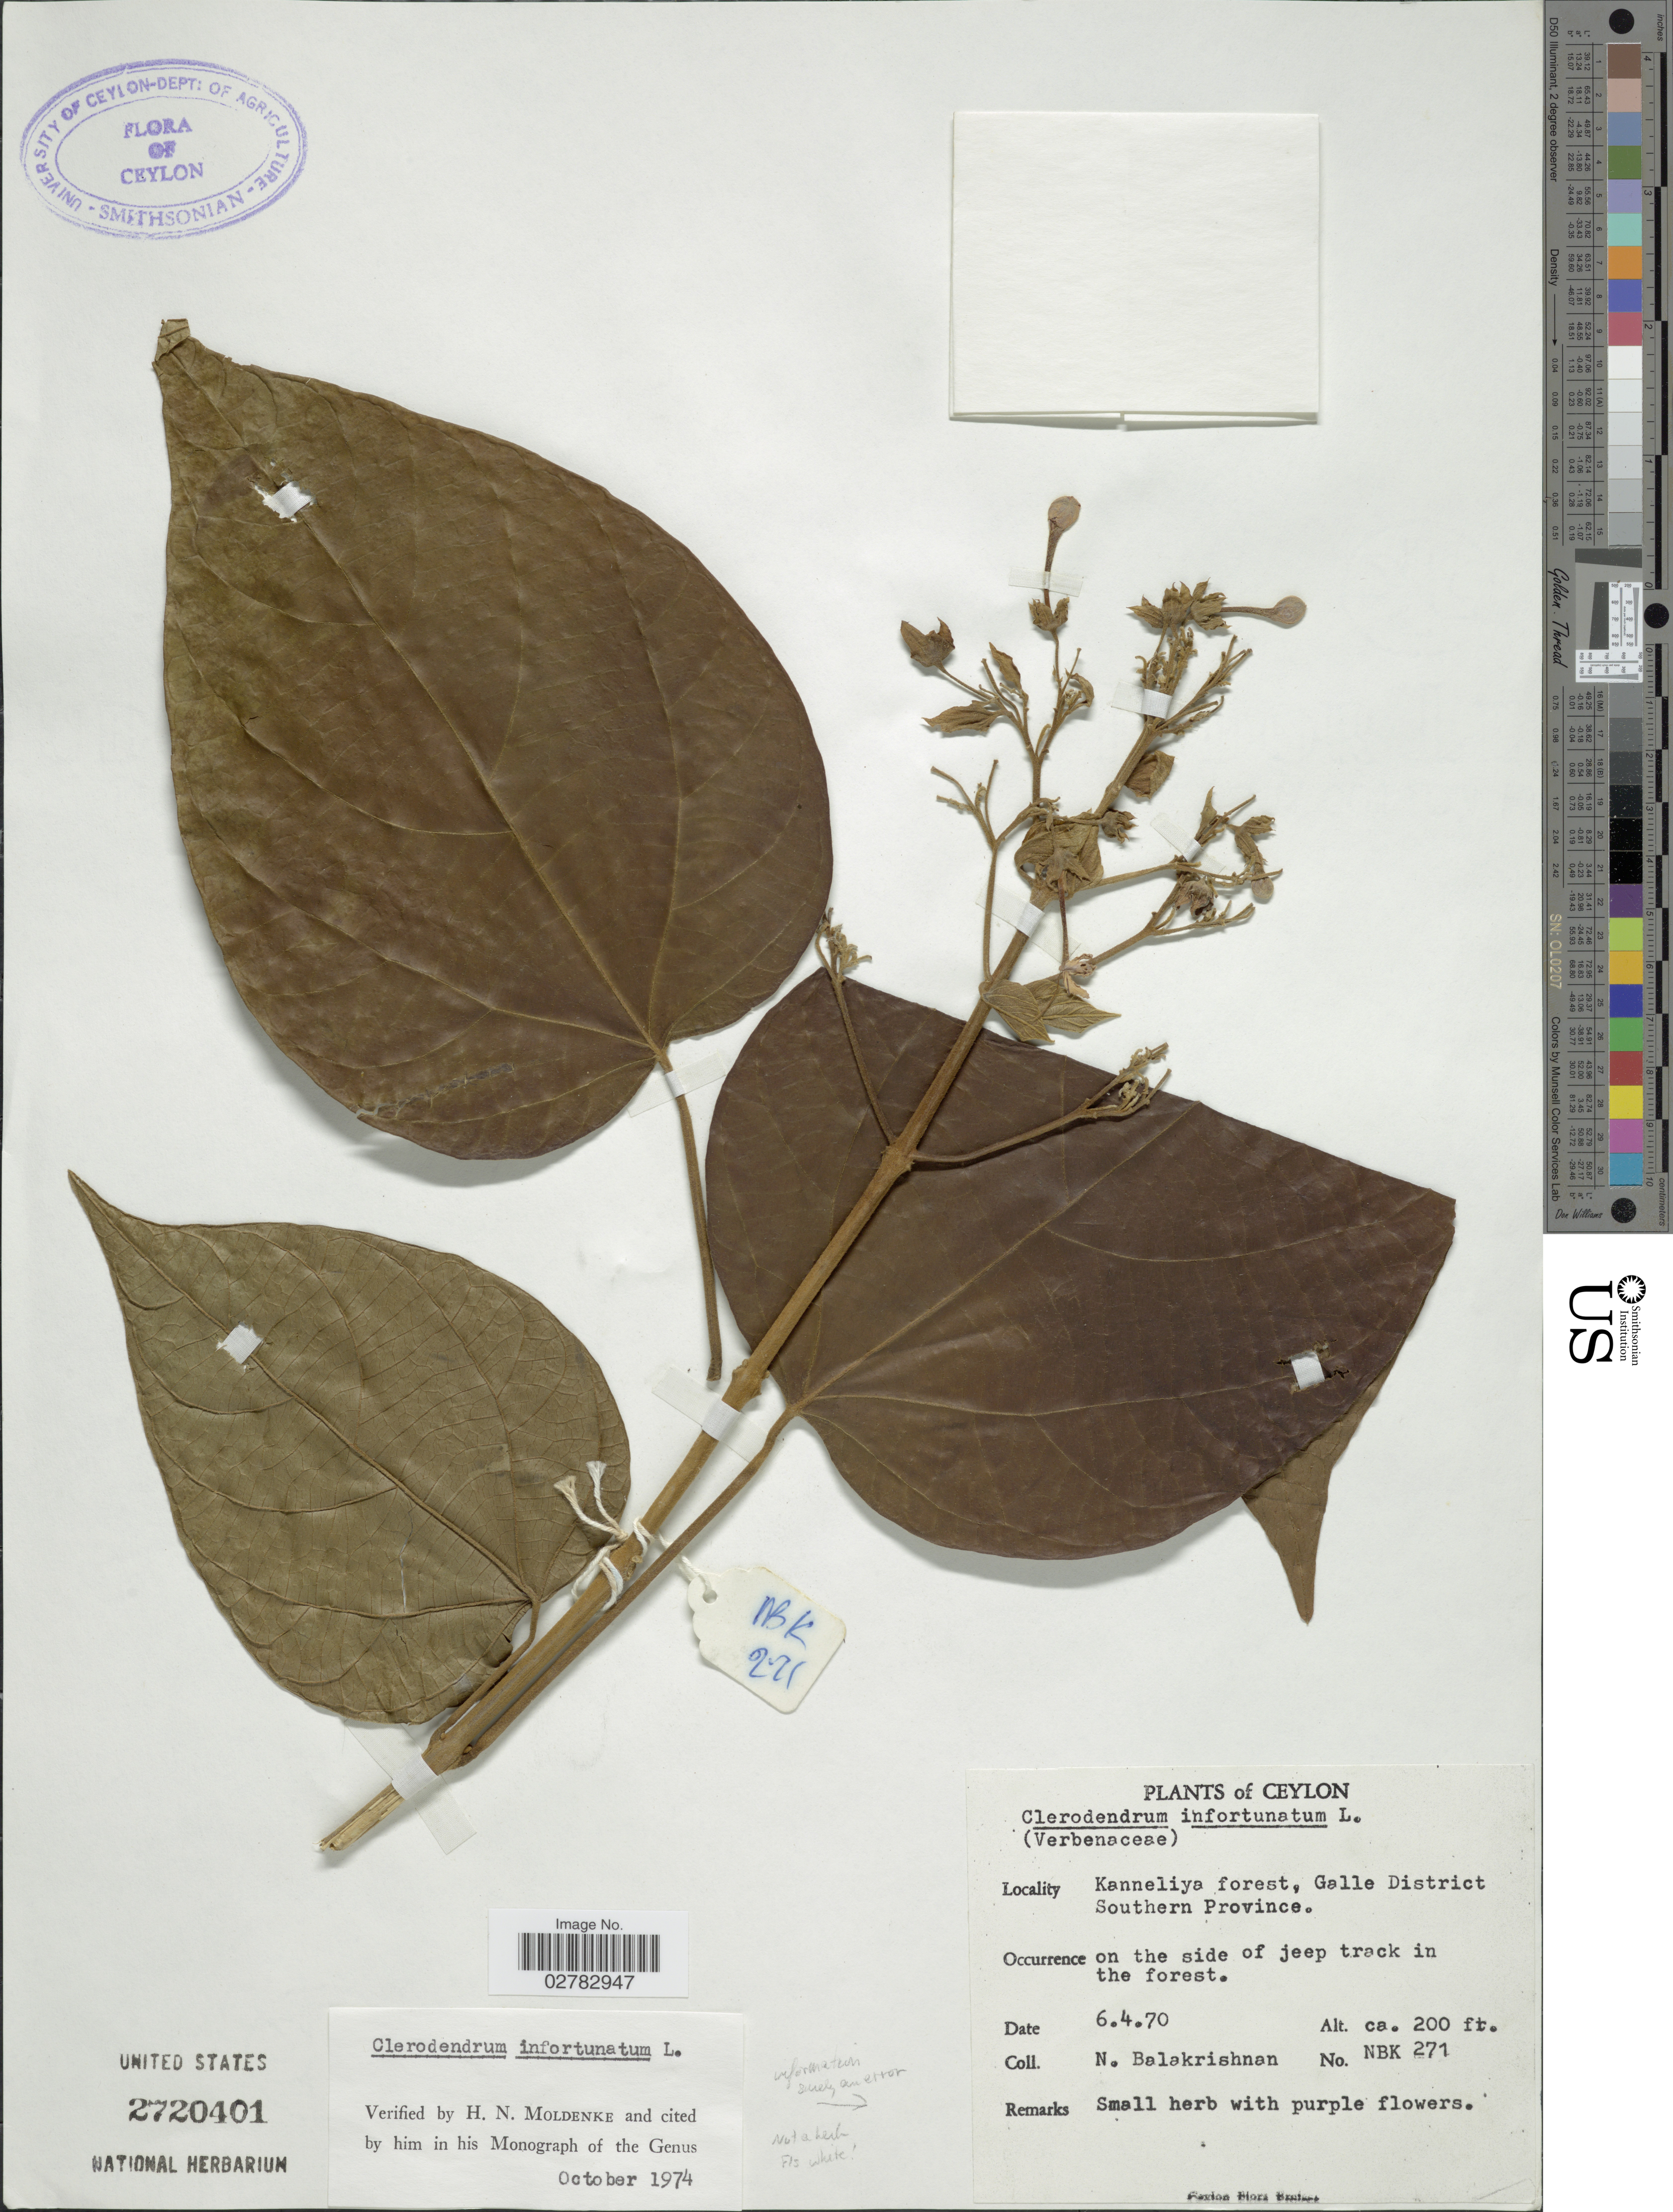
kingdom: Plantae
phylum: Tracheophyta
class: Magnoliopsida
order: Lamiales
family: Lamiaceae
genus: Clerodendrum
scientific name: Clerodendrum infortunatum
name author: L.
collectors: N. Balakrishnan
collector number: NBK271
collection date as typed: Transcribed d/m/y: 6/4/70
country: Sri Lanka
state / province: Southern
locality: Ceylon. Kanneliya forest, Galle District.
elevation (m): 61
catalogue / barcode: US 2720401